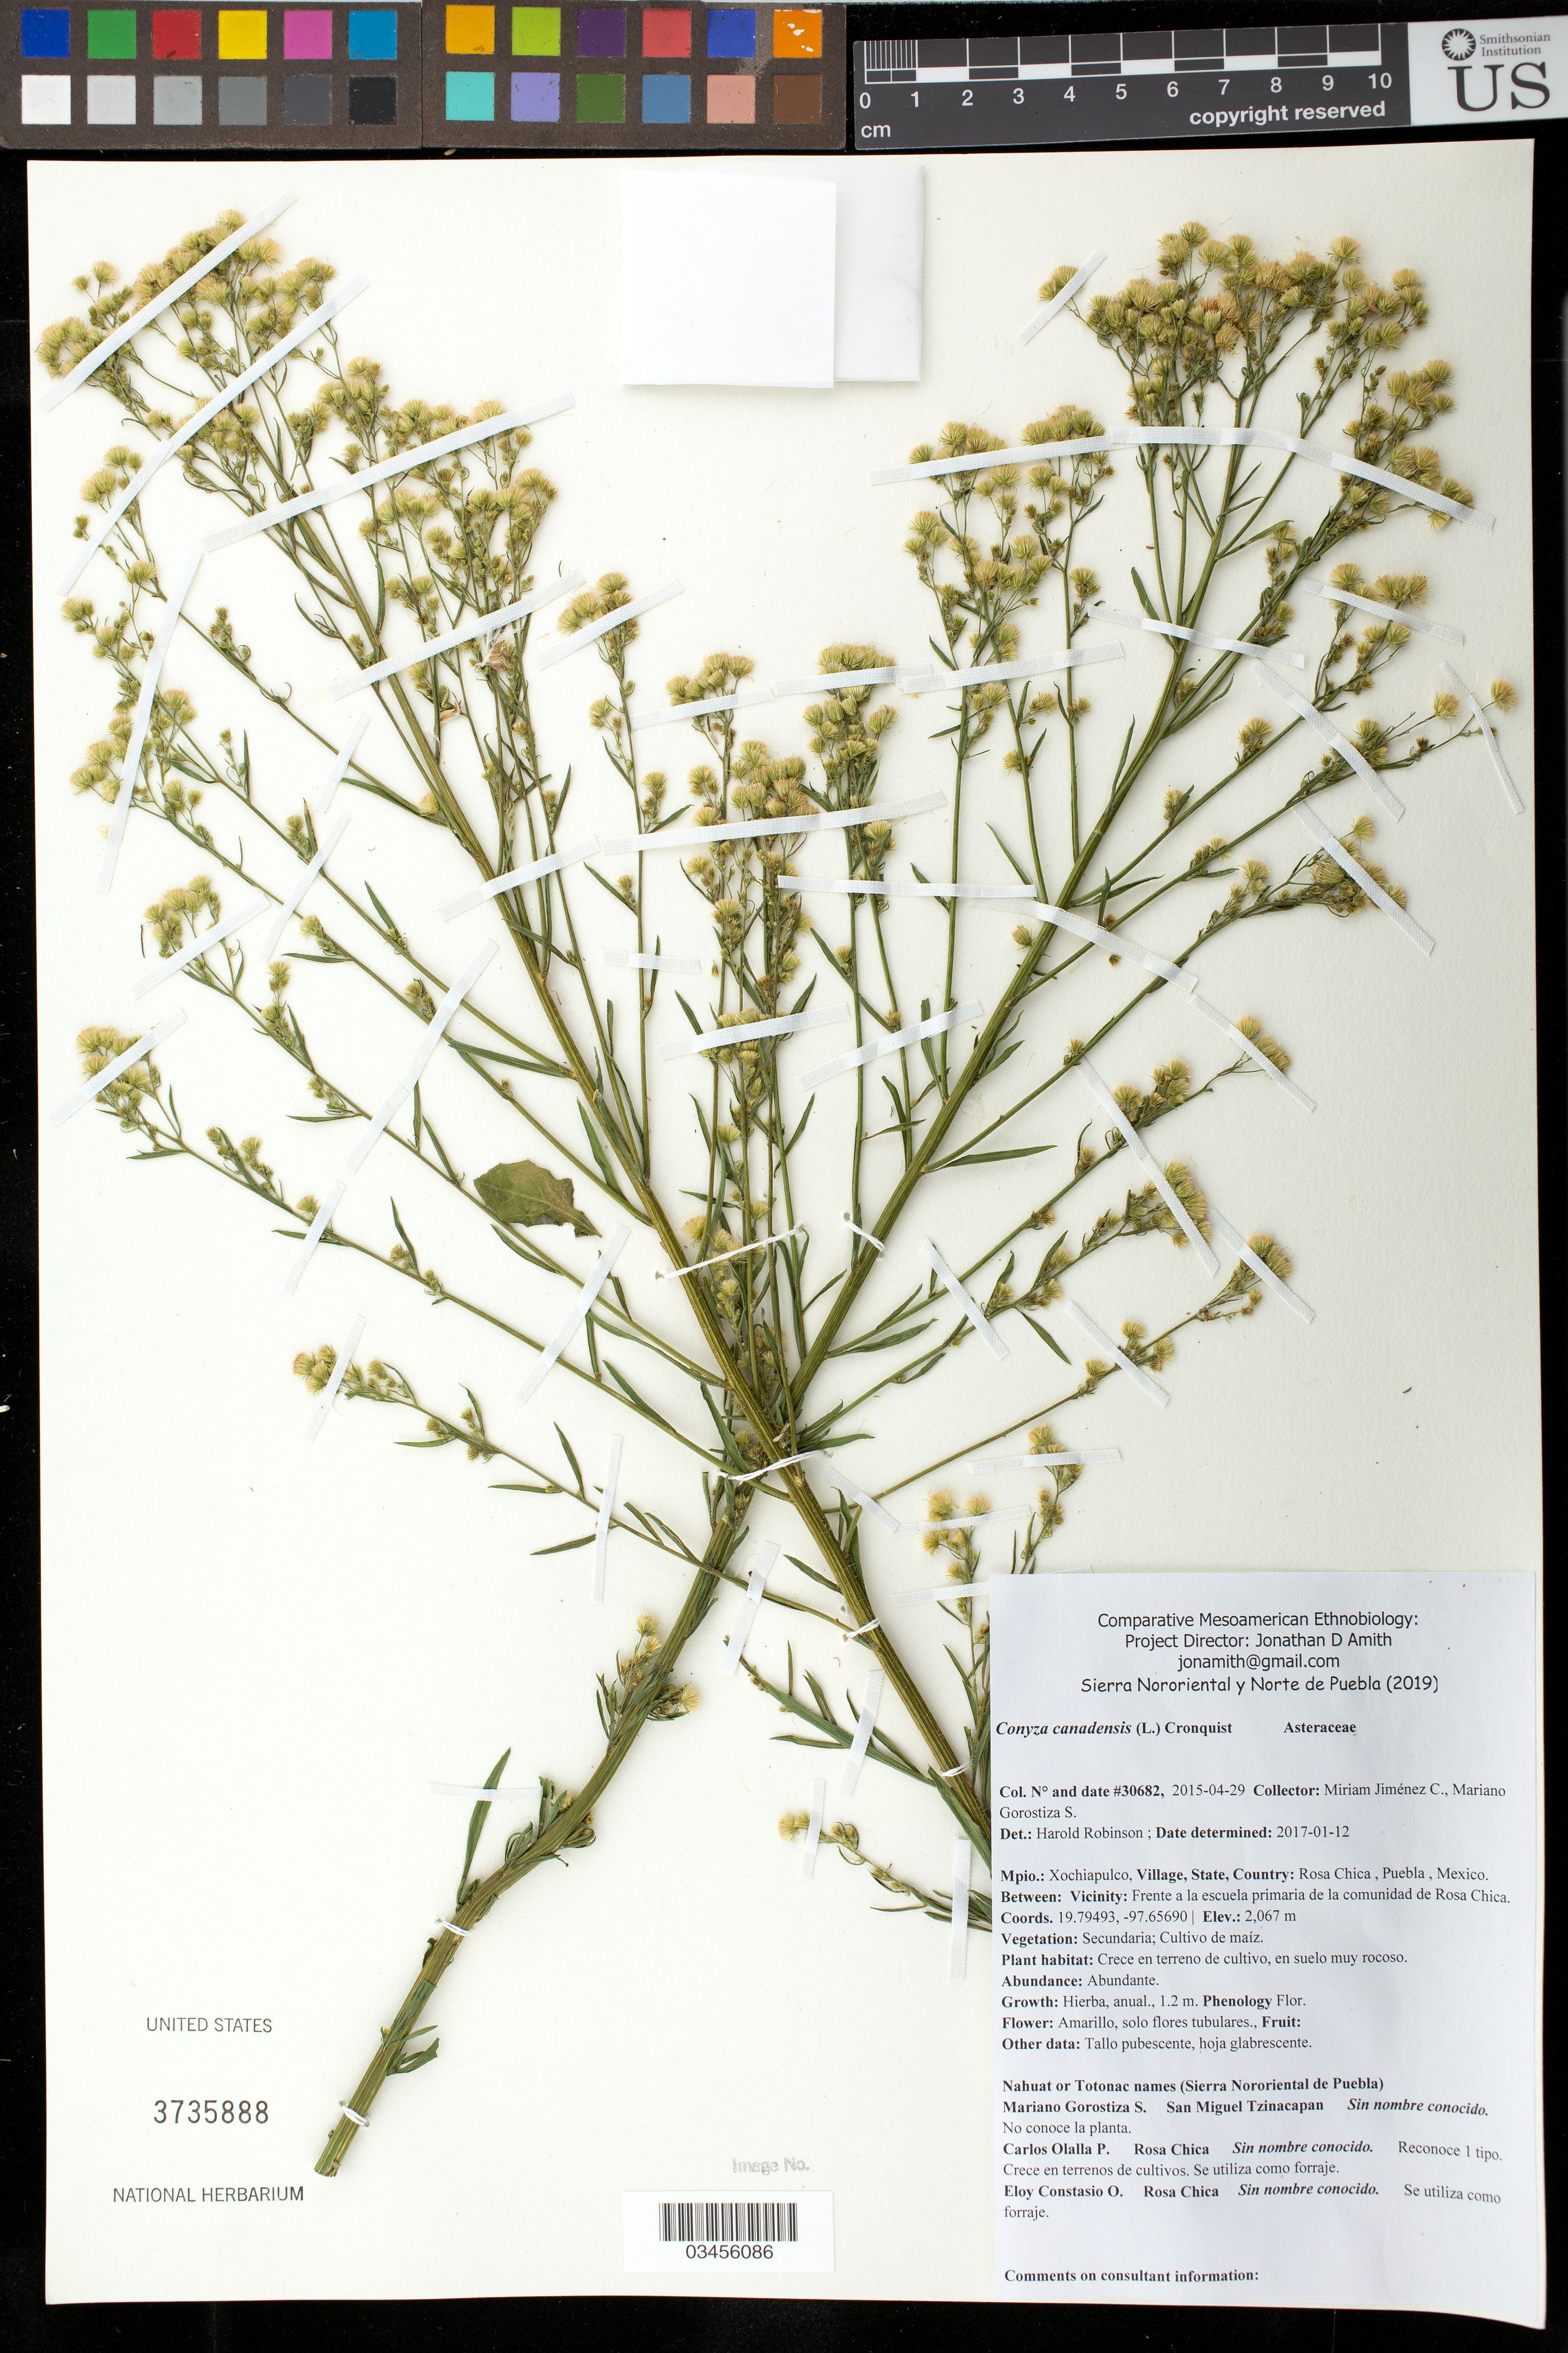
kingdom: Plantae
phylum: Tracheophyta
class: Magnoliopsida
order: Asterales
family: Asteraceae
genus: Conyza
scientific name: Conyza canadensis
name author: (L.) Cronq.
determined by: Robinson, Harold E., (US)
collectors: M. Jiménez Chimil & M. Gorostiza S.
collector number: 30682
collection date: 2015-04-29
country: México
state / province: Puebla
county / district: Xochiapulco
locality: PUEBLO: Rosa Chica; LOCALIDAD EXACTA: Frente a la escuela primaria de la comunidad de Rosa Chica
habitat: Cultivo de maíz | En un terreno de cultivo, en suelo muy rocoso.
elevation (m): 2067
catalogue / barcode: US 3735888